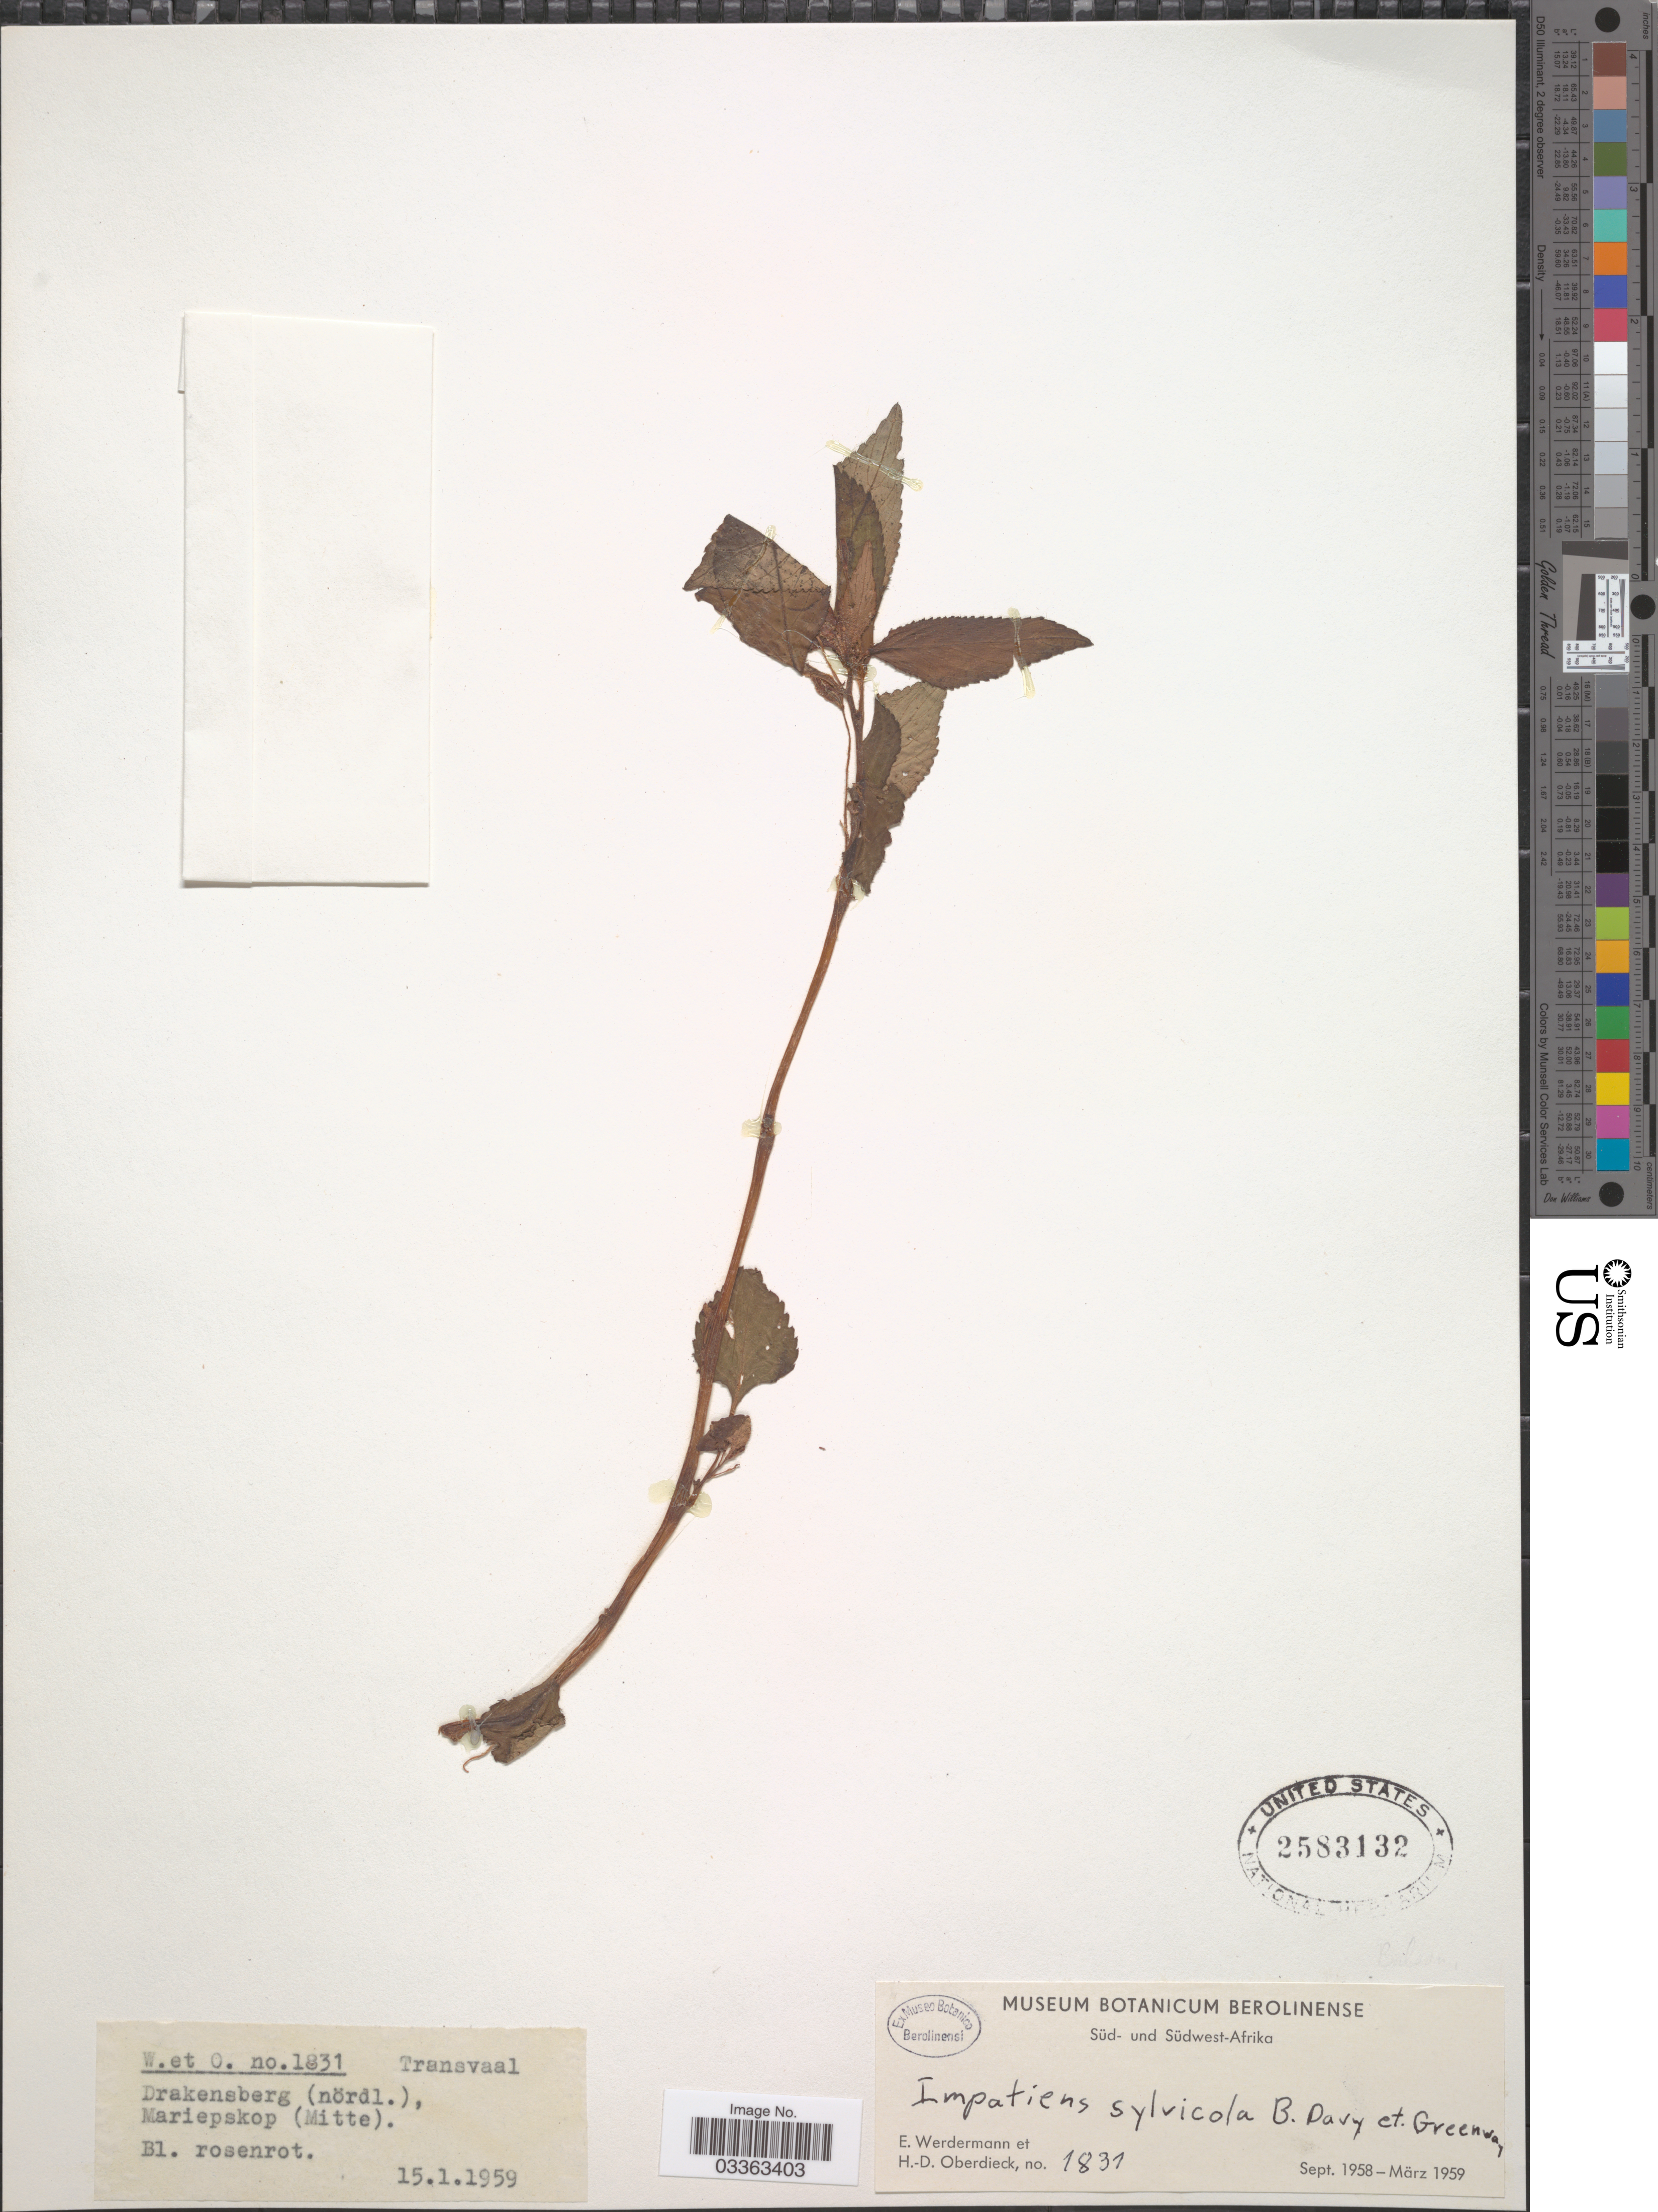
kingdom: Plantae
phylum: Tracheophyta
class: Magnoliopsida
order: Ericales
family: Balsaminaceae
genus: Impatiens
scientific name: Impatiens sylvicola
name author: Burtt Davy & Greenway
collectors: E. Werdermann & H. Oberdieck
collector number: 1831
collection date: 1959-01-15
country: South Africa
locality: Transvaal, Drakensberg (nördl.) Mariepskop (Mitte).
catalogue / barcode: US 2583132